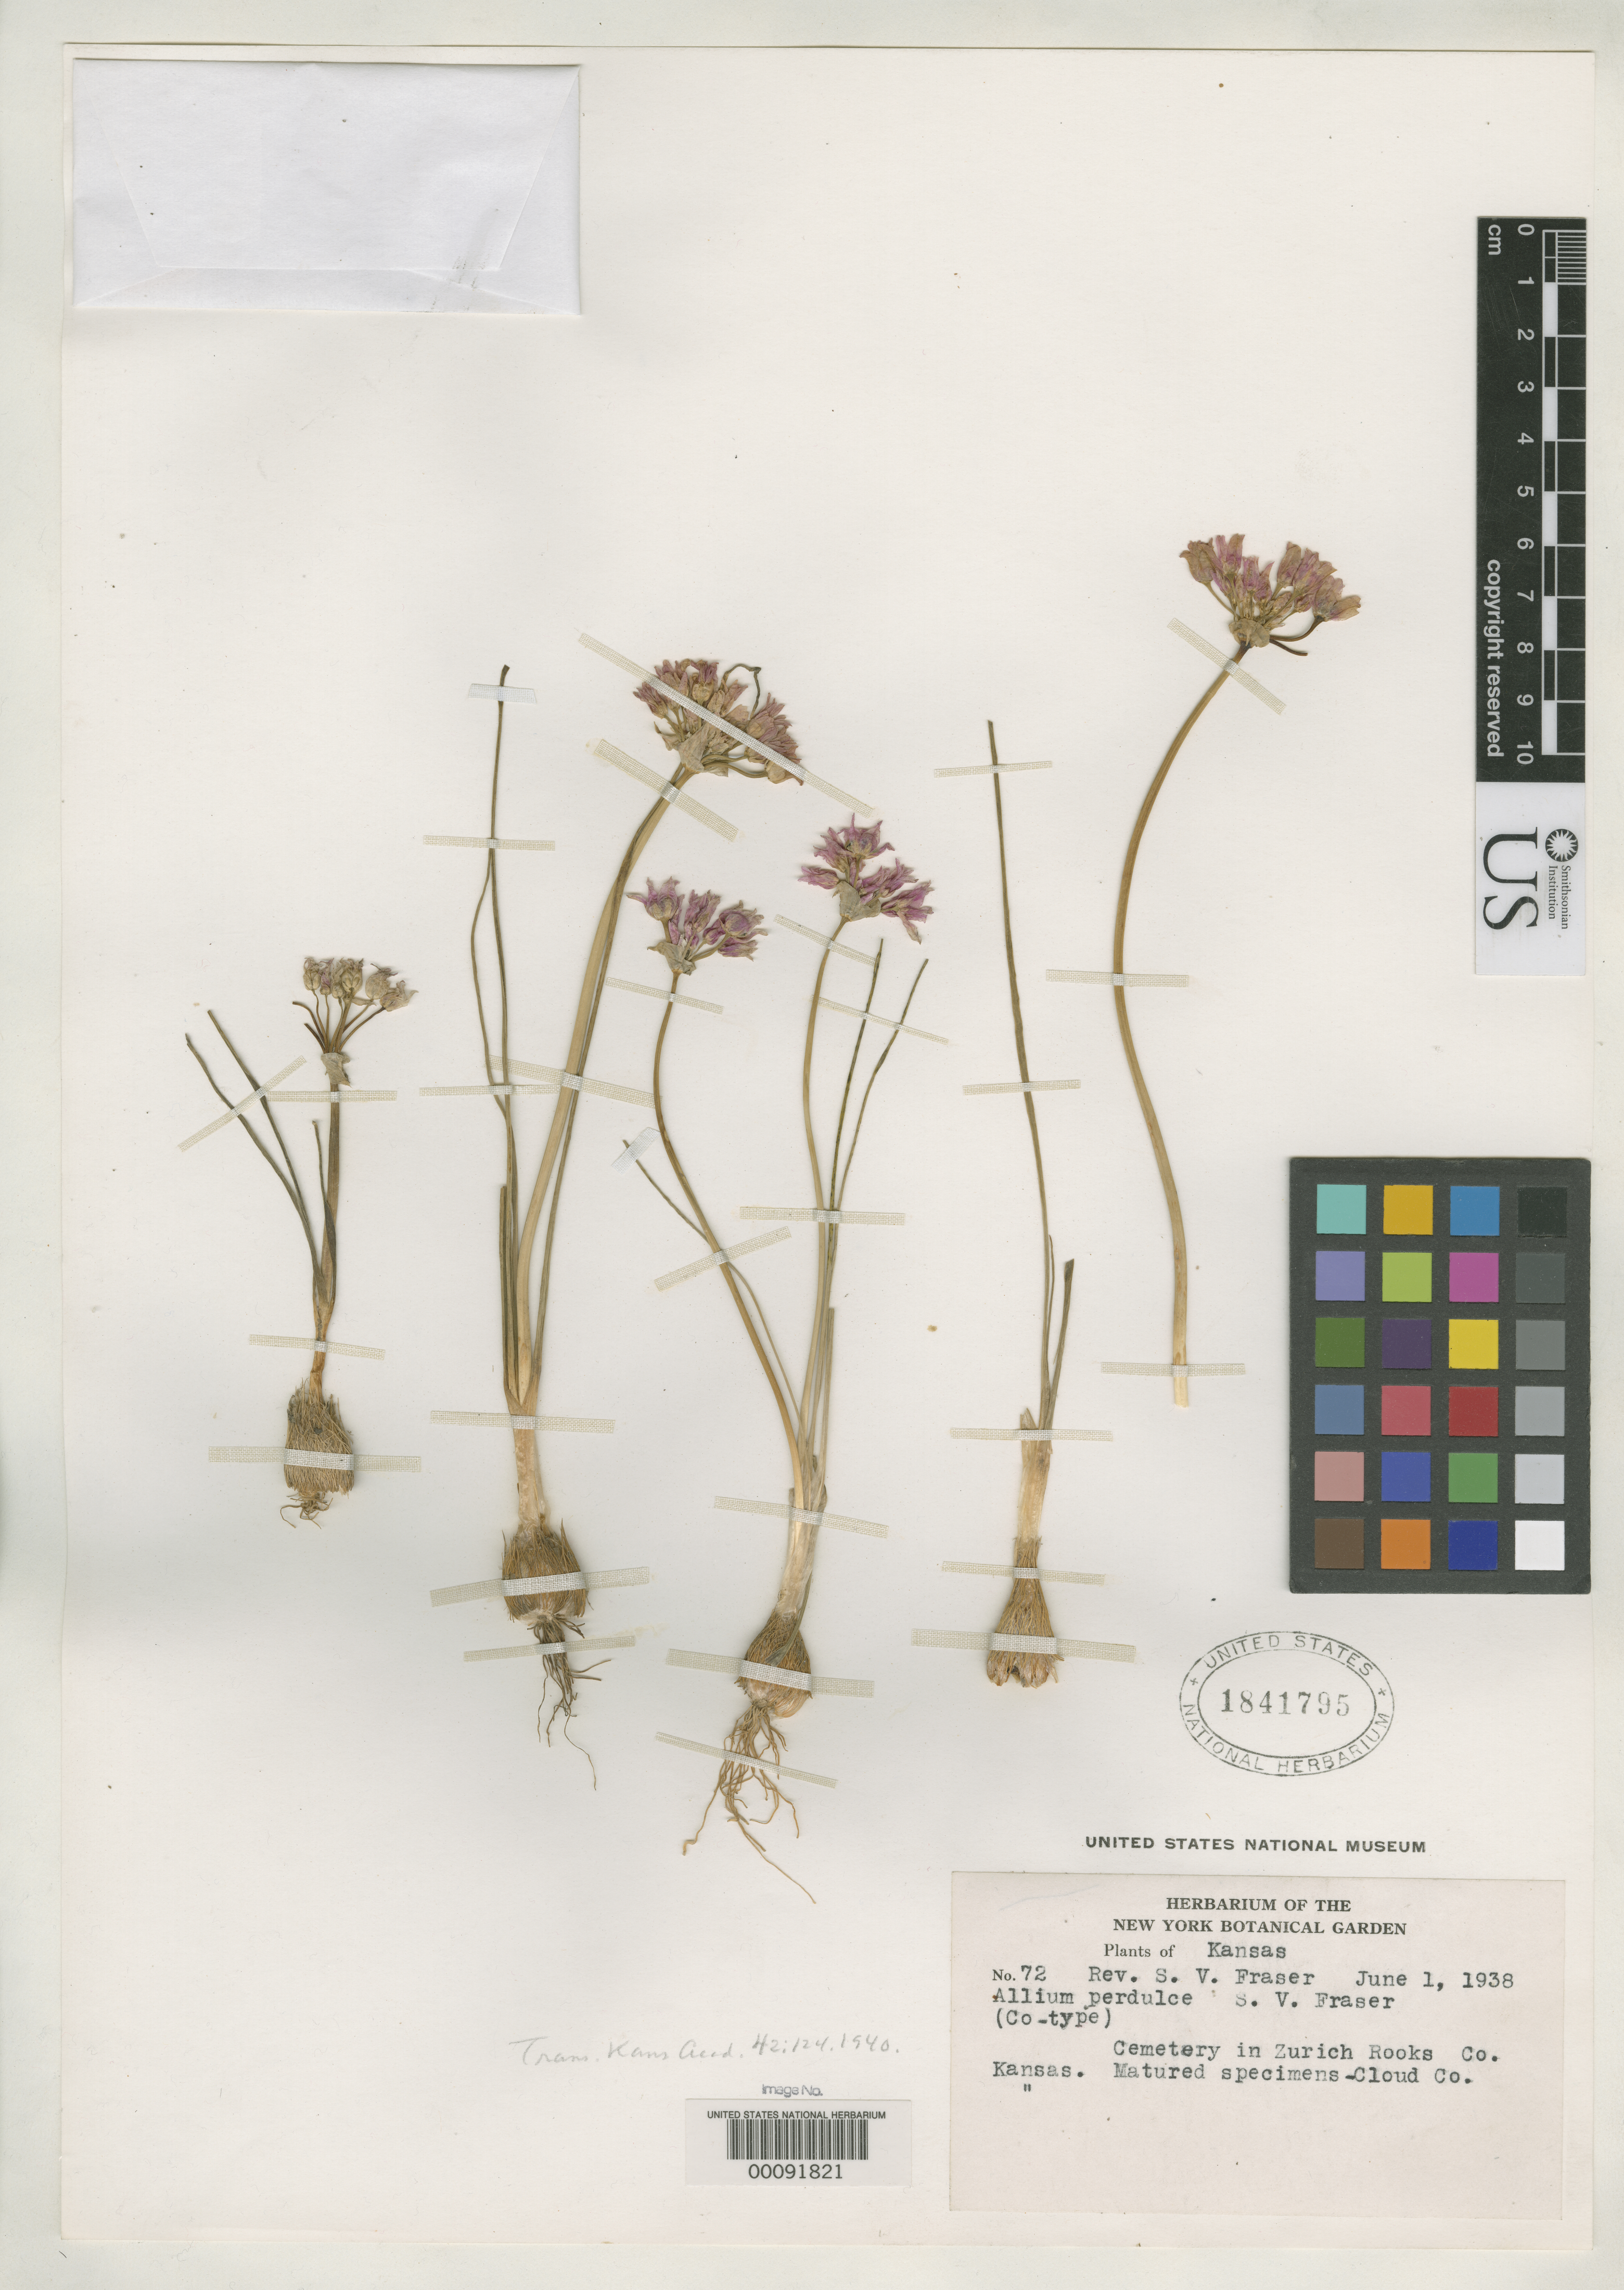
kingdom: Plantae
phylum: Tracheophyta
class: Liliopsida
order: Asparagales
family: Amaryllidaceae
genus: Allium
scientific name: Allium perdulce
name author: S.V. Fraser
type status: Type Collection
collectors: S. Fraser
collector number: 72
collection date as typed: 01 Jun 1938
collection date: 1938-06-01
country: United States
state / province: Kansas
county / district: Rooks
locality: Cemetery in Zurich.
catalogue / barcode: US 1841795